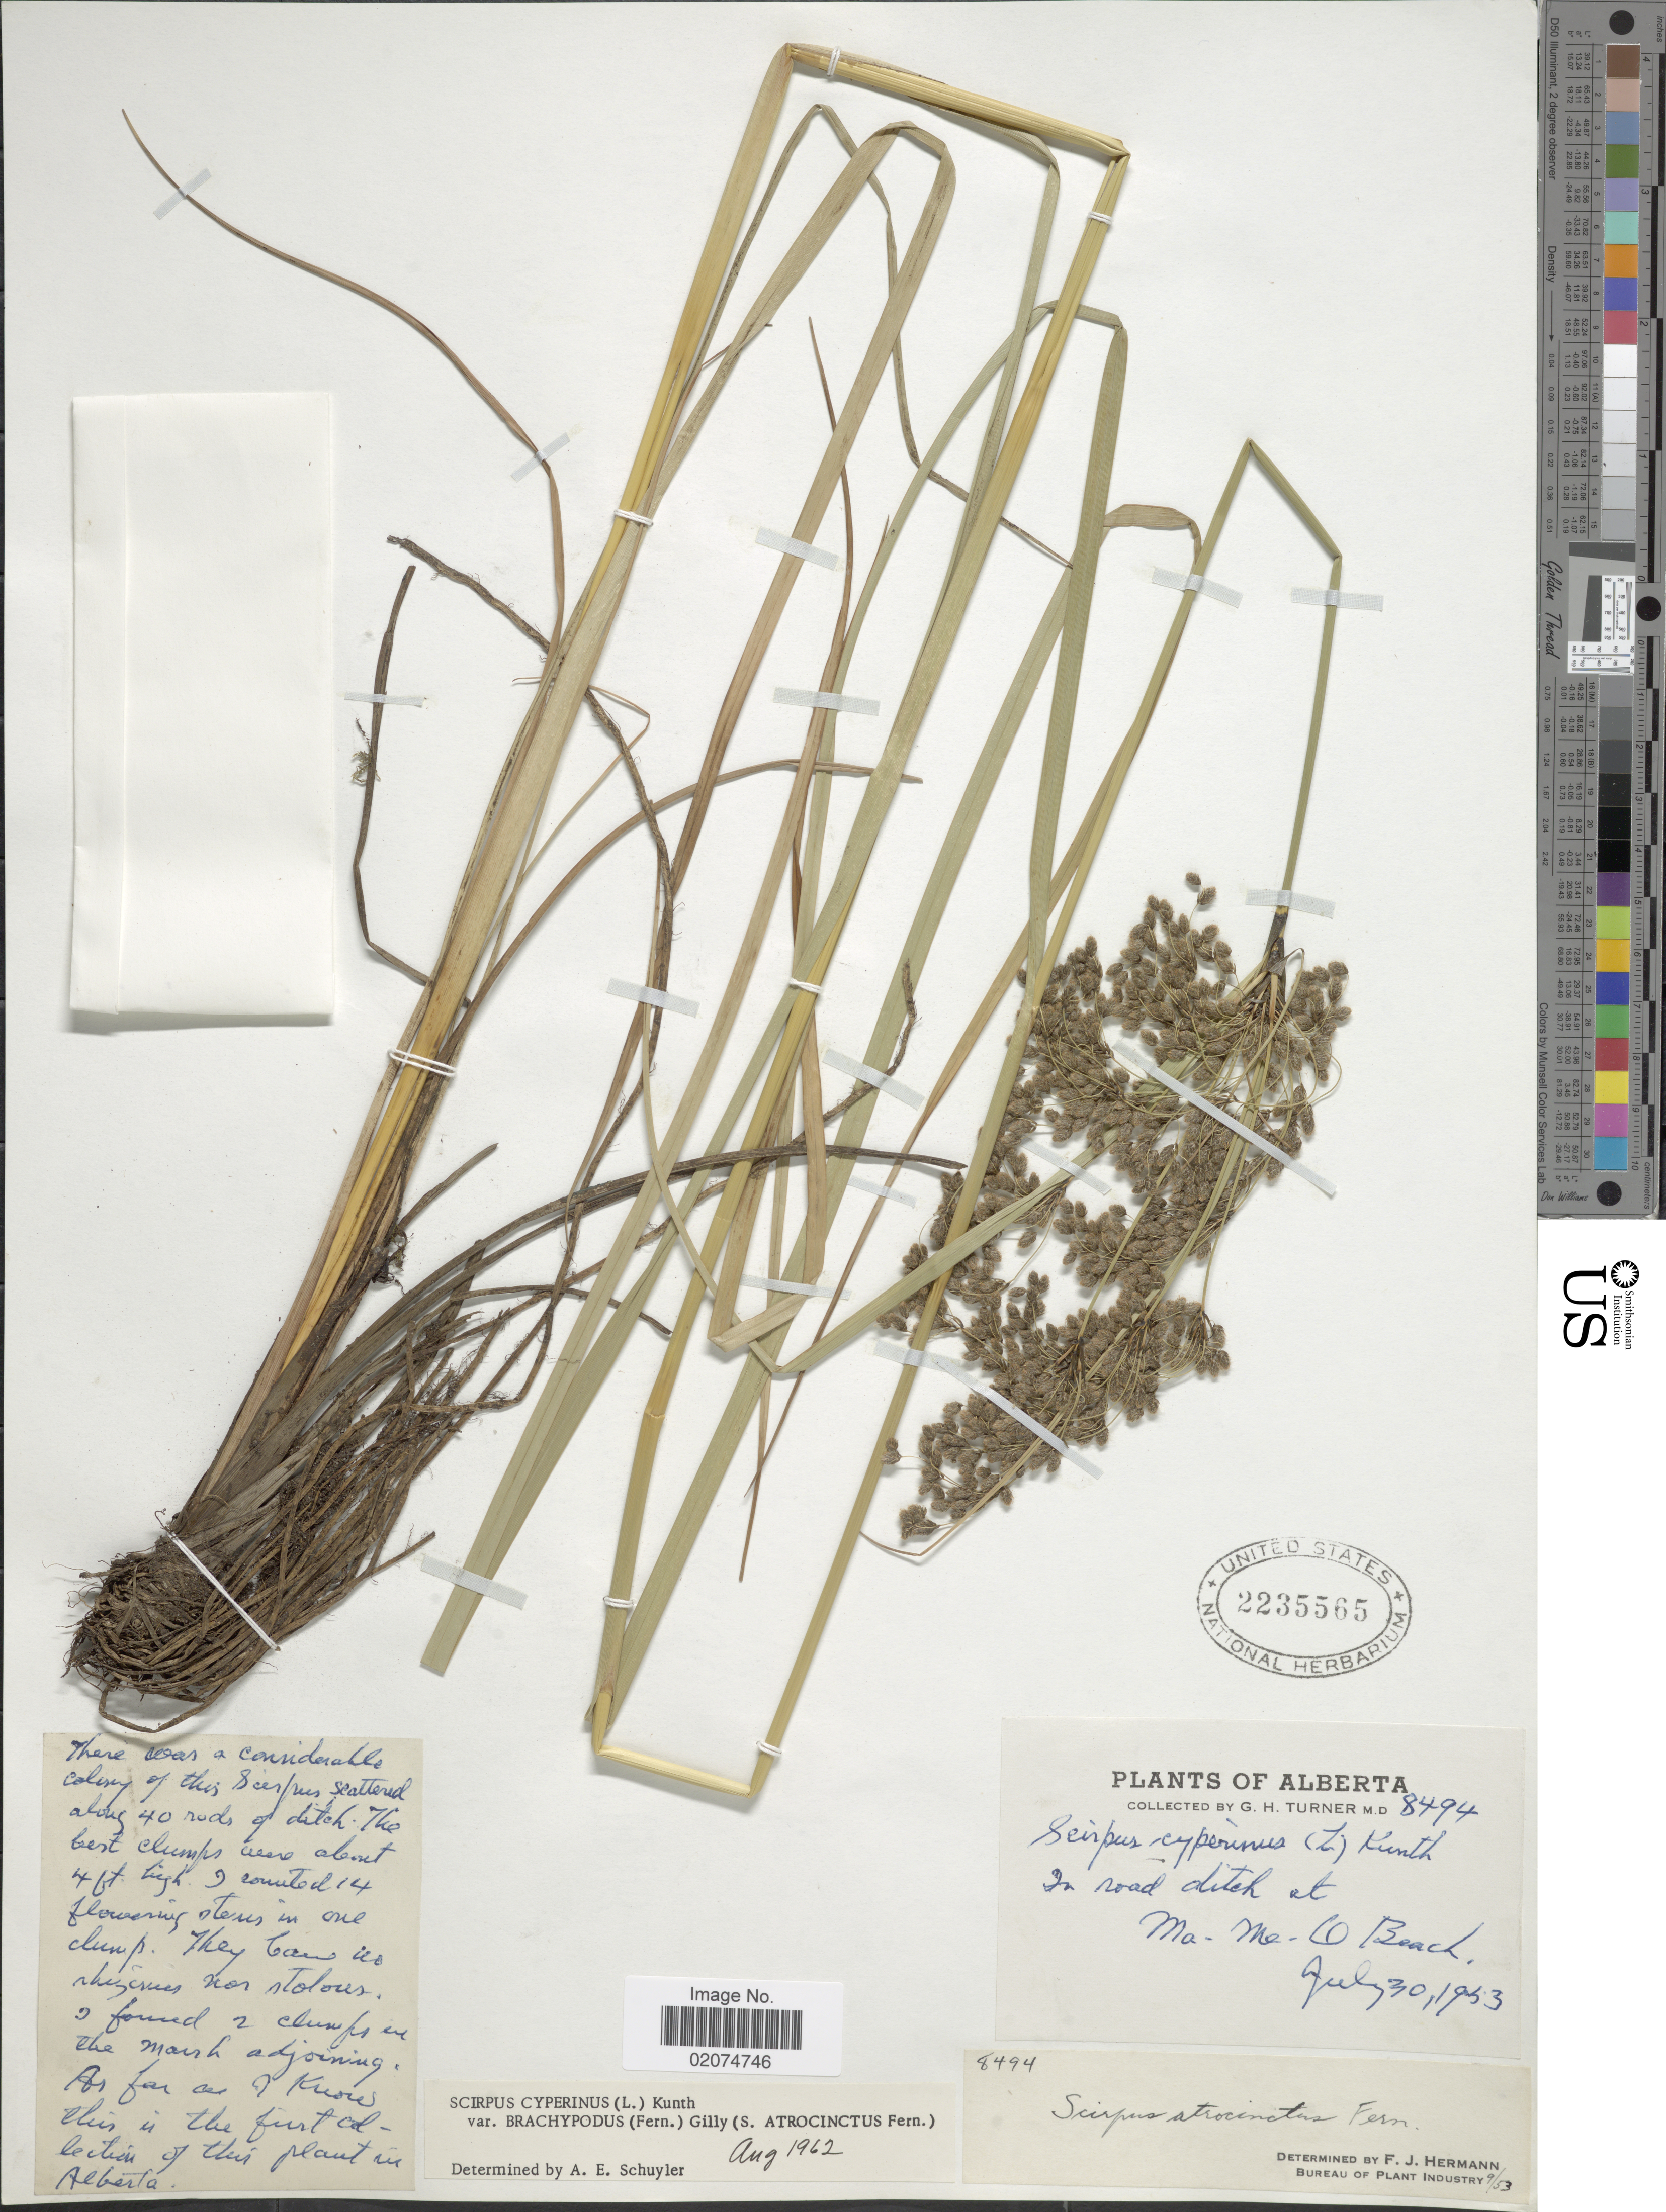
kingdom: Plantae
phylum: Tracheophyta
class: Liliopsida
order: Poales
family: Cyperaceae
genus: Scirpus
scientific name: Scirpus atrocinctus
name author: Fernald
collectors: G. H. Turner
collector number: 8494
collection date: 1953-07-30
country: Canada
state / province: Alberta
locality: On road ditch at Ma-Me-O Beach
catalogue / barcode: US 2235565